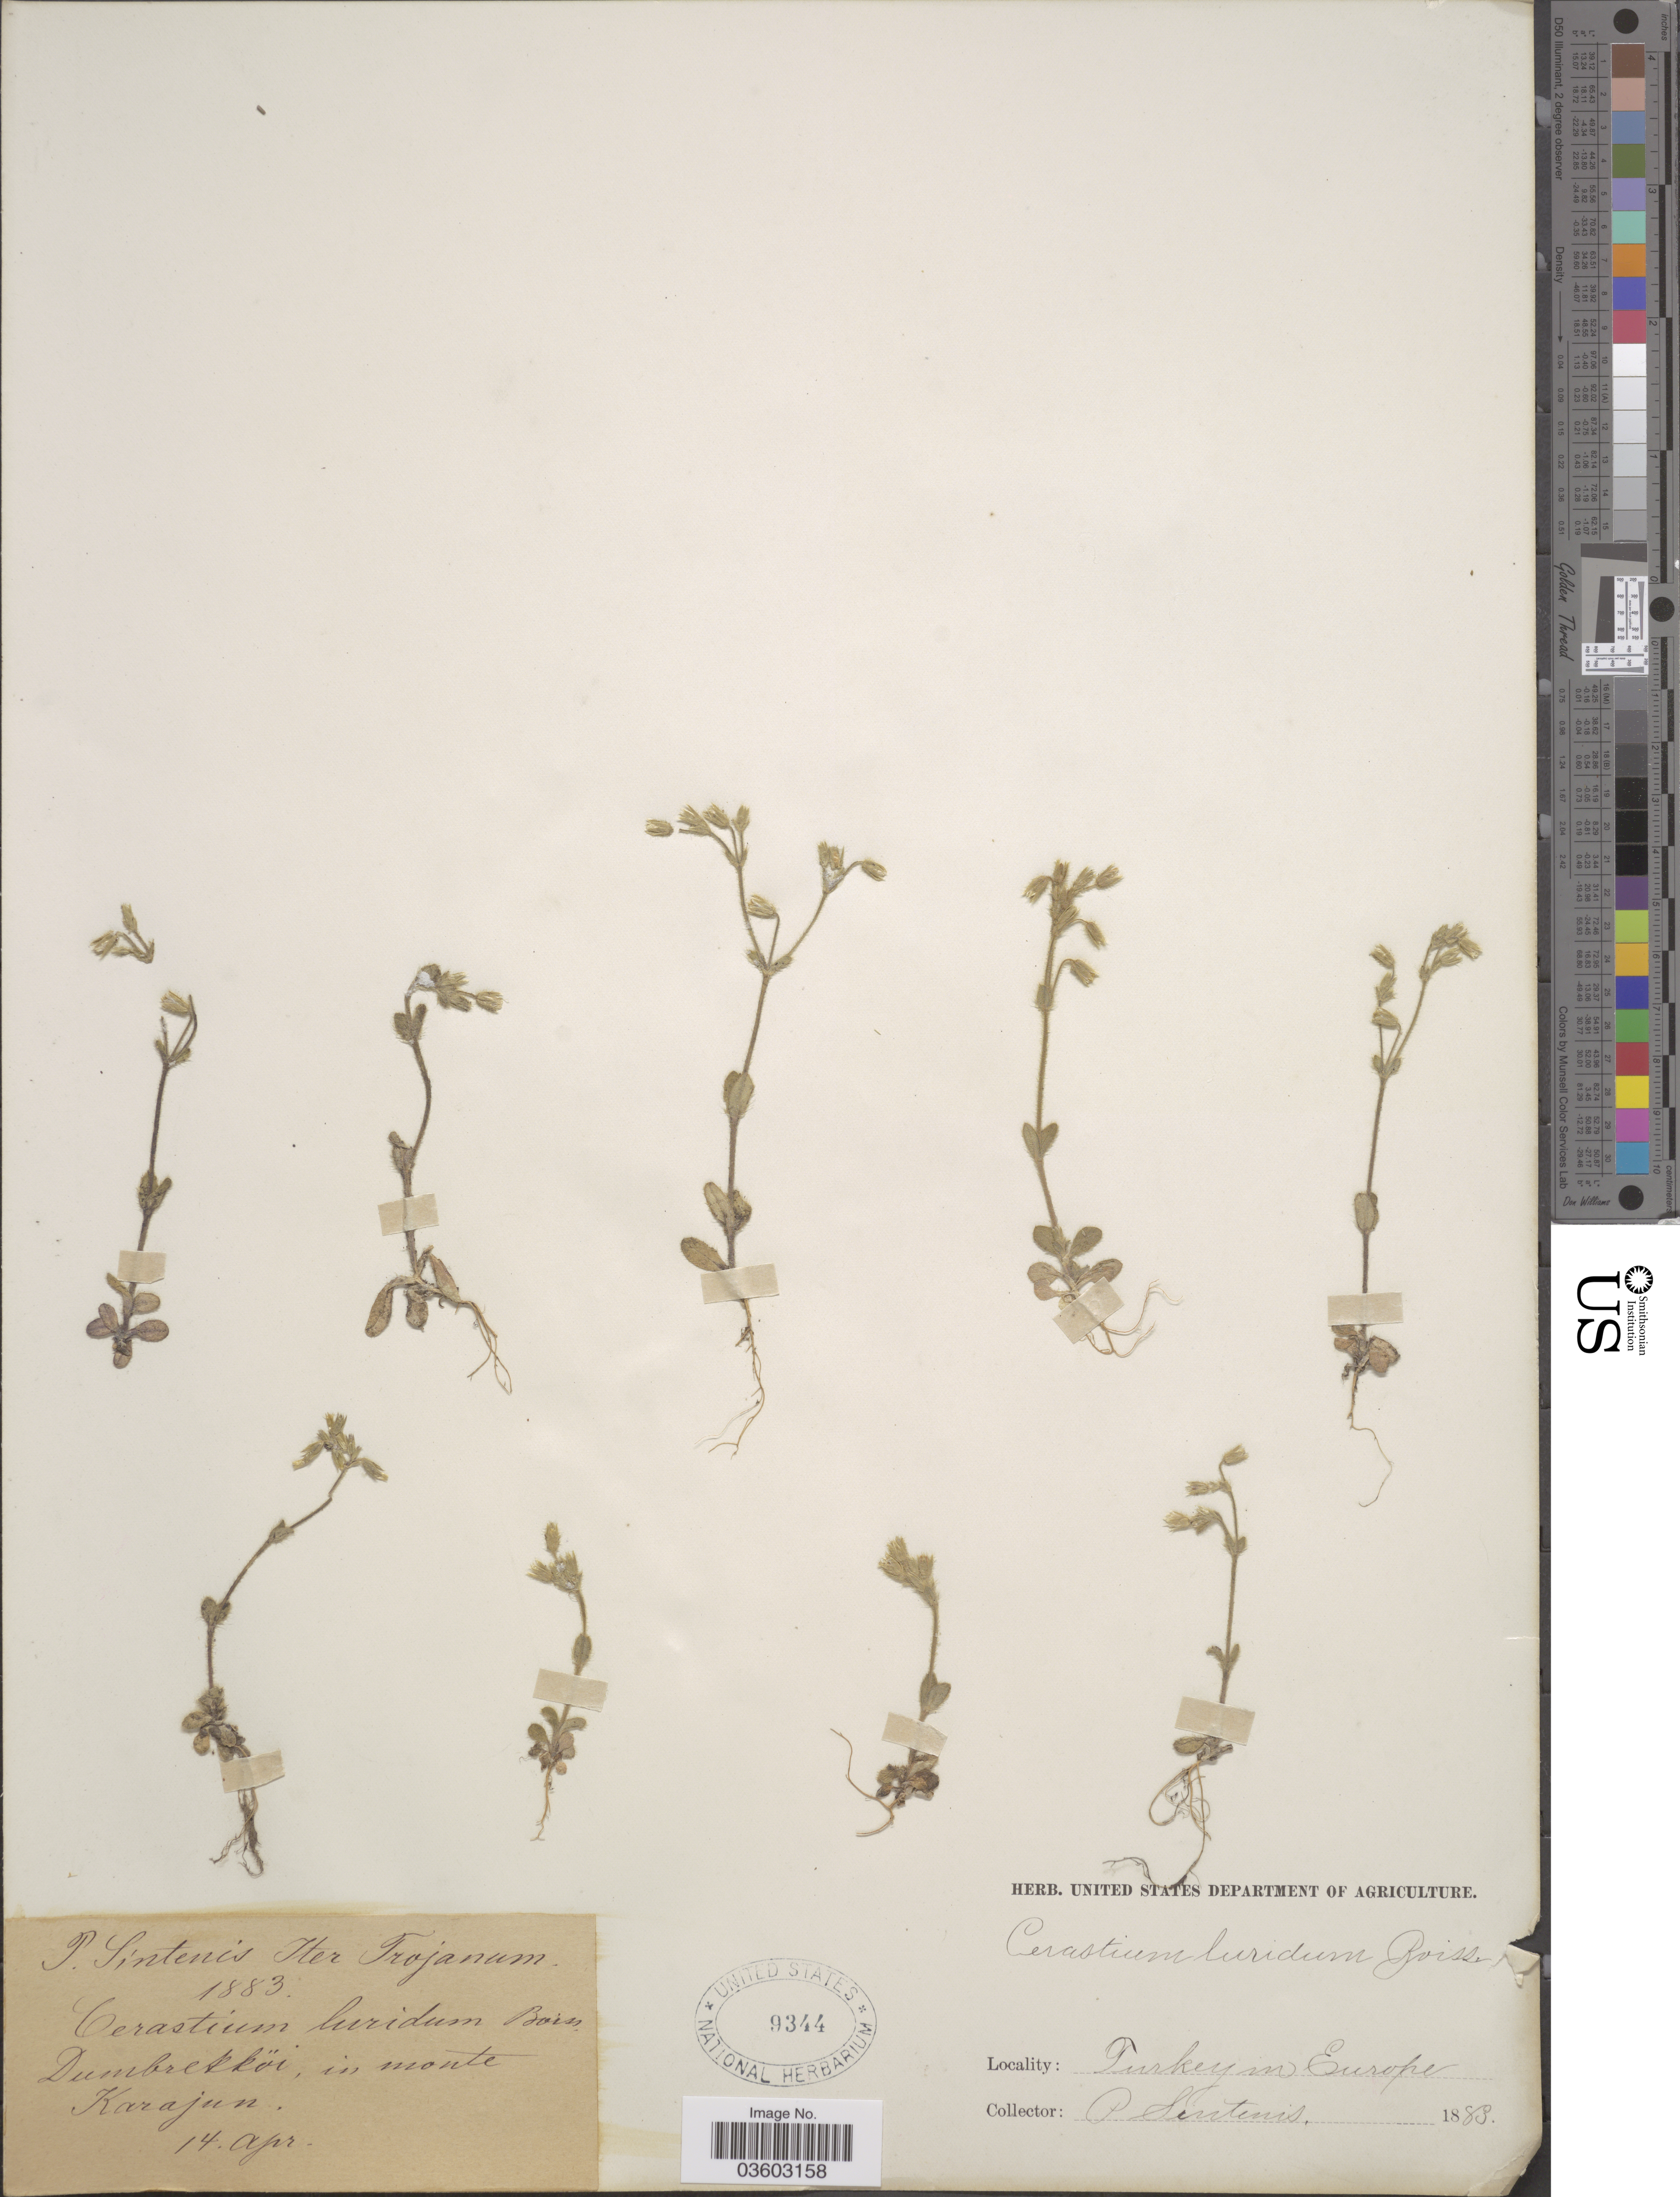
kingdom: Plantae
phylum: Tracheophyta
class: Magnoliopsida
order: Caryophyllales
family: Caryophyllaceae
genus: Cerastium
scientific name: Cerastium luridum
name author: Gussone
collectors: P. Sintenis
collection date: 1883-04-14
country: Turkey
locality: Turkey in Europe. Iter Trojanum. Dumbrekköi, in monte Karajun.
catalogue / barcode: US 9344